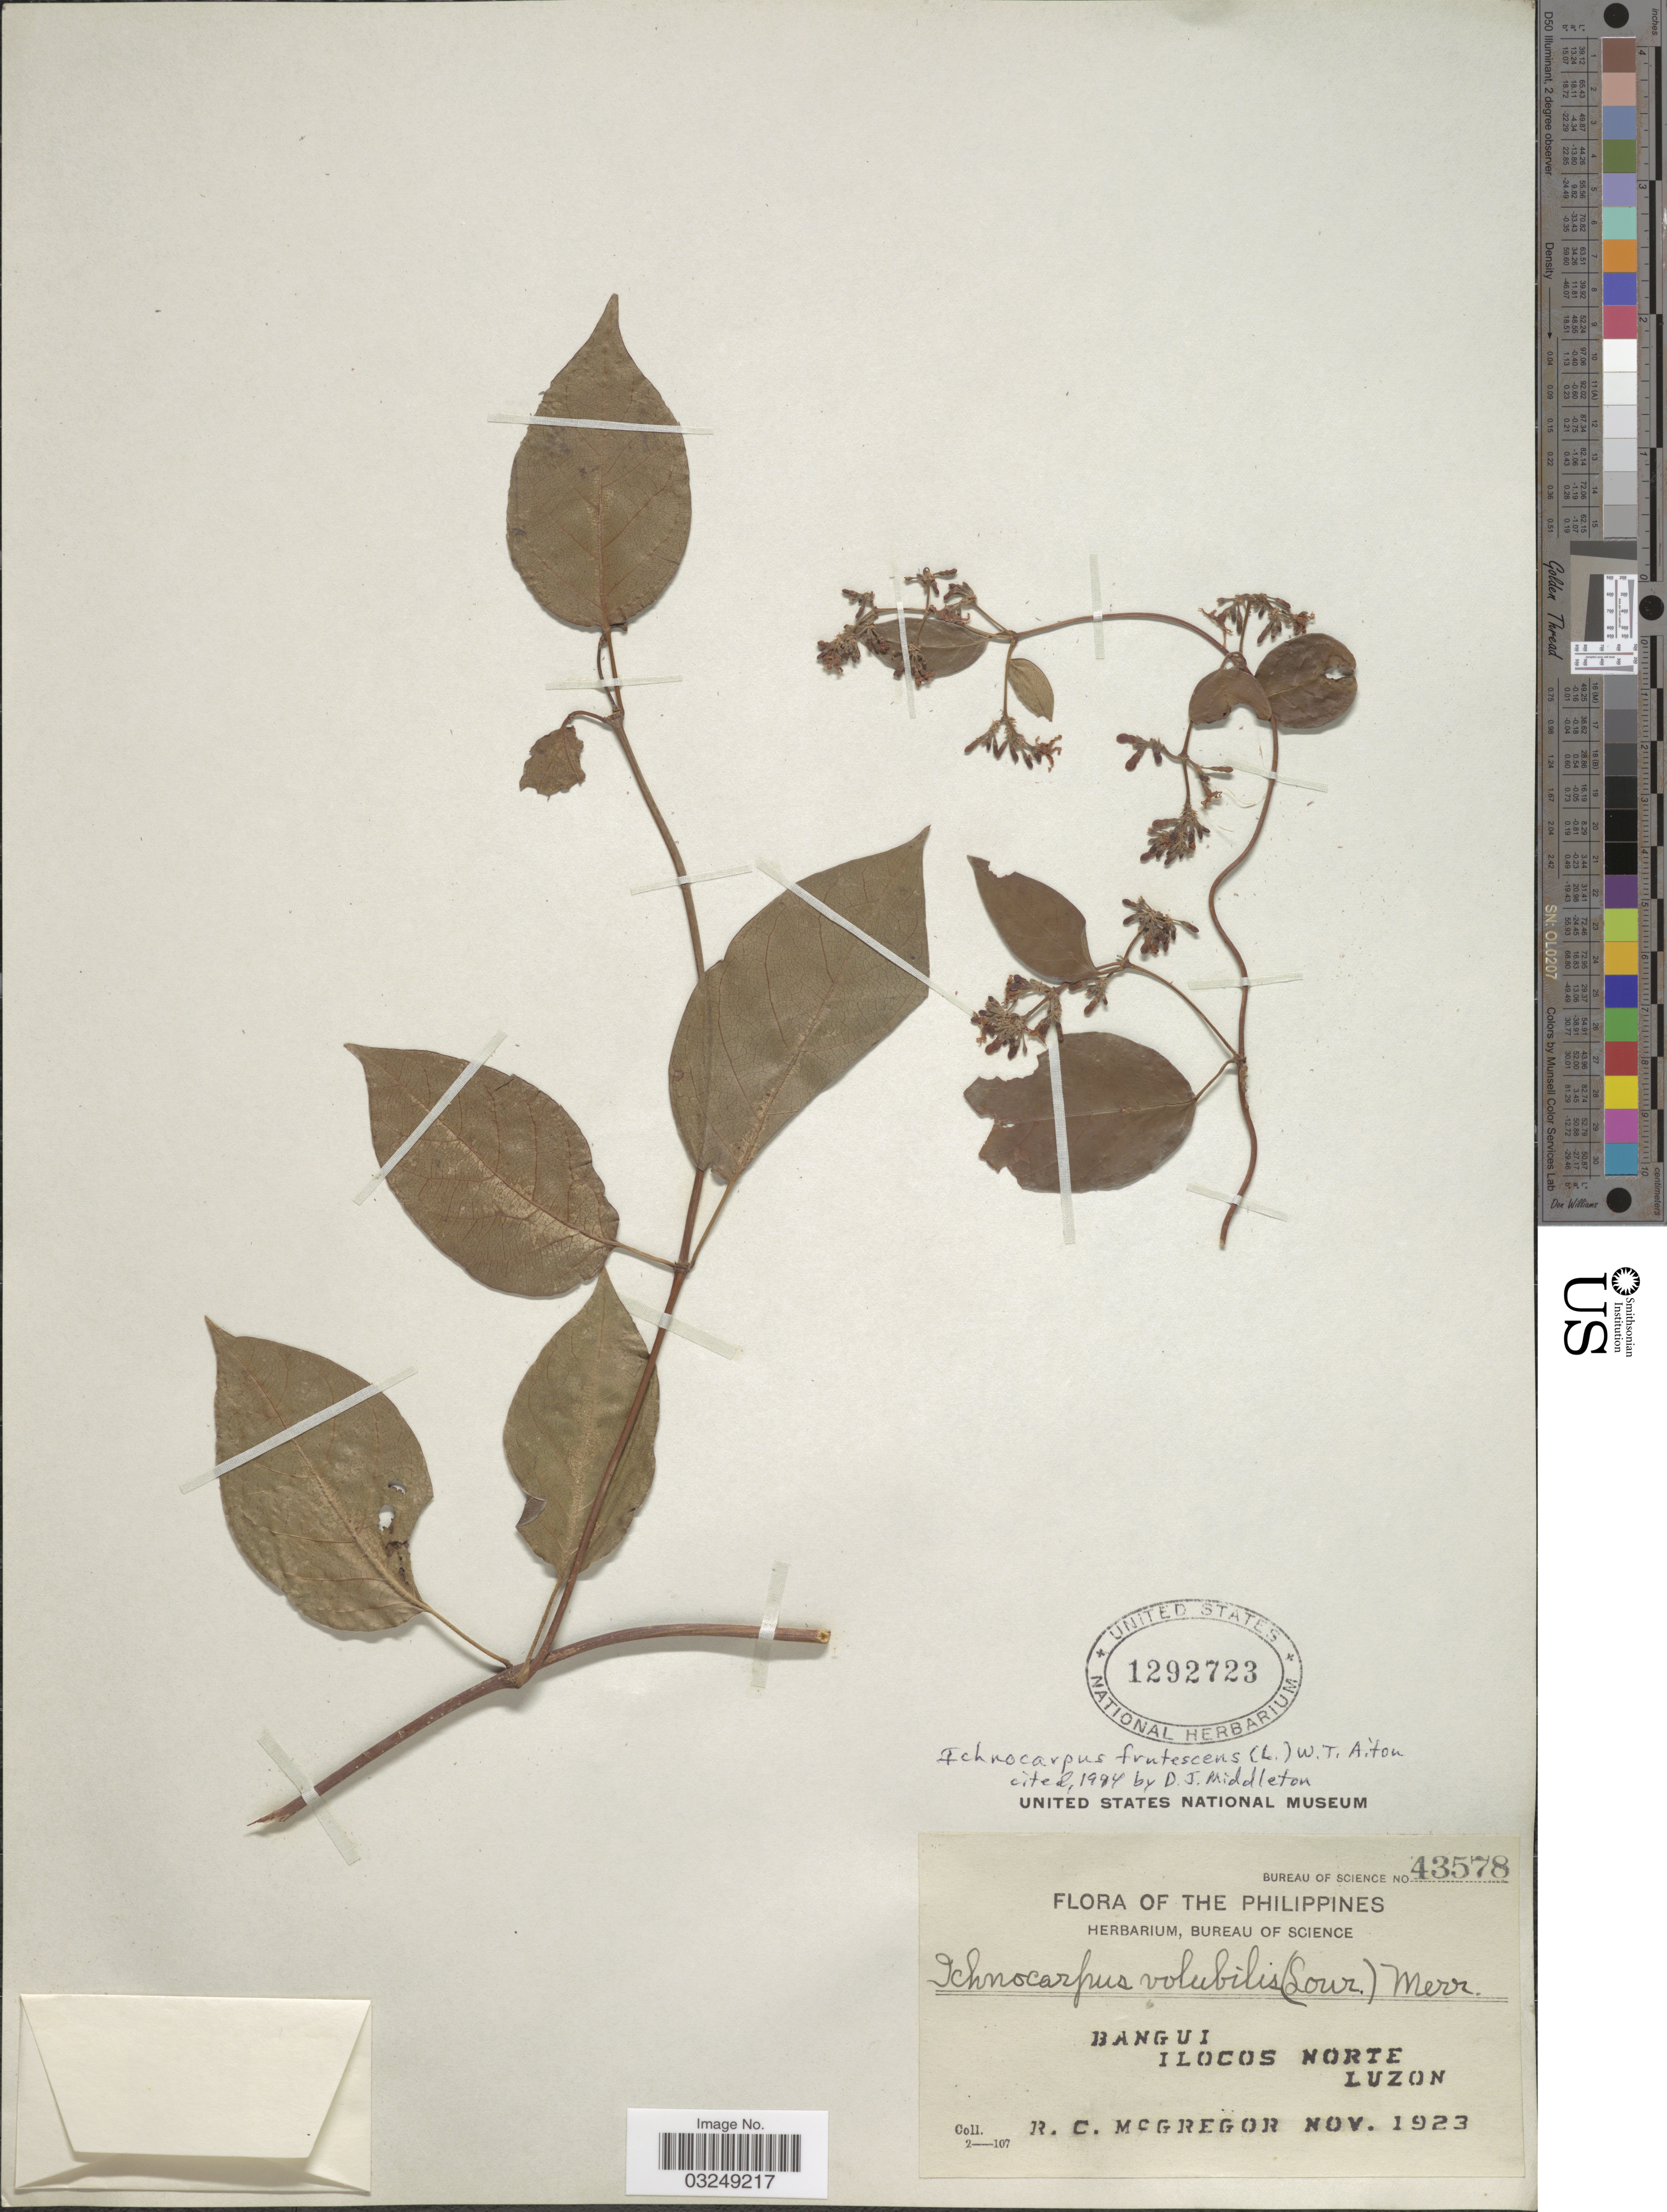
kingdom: Plantae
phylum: Tracheophyta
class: Magnoliopsida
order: Gentianales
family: Apocynaceae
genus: Ichnocarpus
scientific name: Ichnocarpus frutescens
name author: (L.) W.T. Aiton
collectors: R. C. McGregor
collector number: Bureau of Science 43578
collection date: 1923-11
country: Philippines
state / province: Ilocos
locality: Bangui. Ilocos Norte. Luzon.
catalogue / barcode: US 1292723